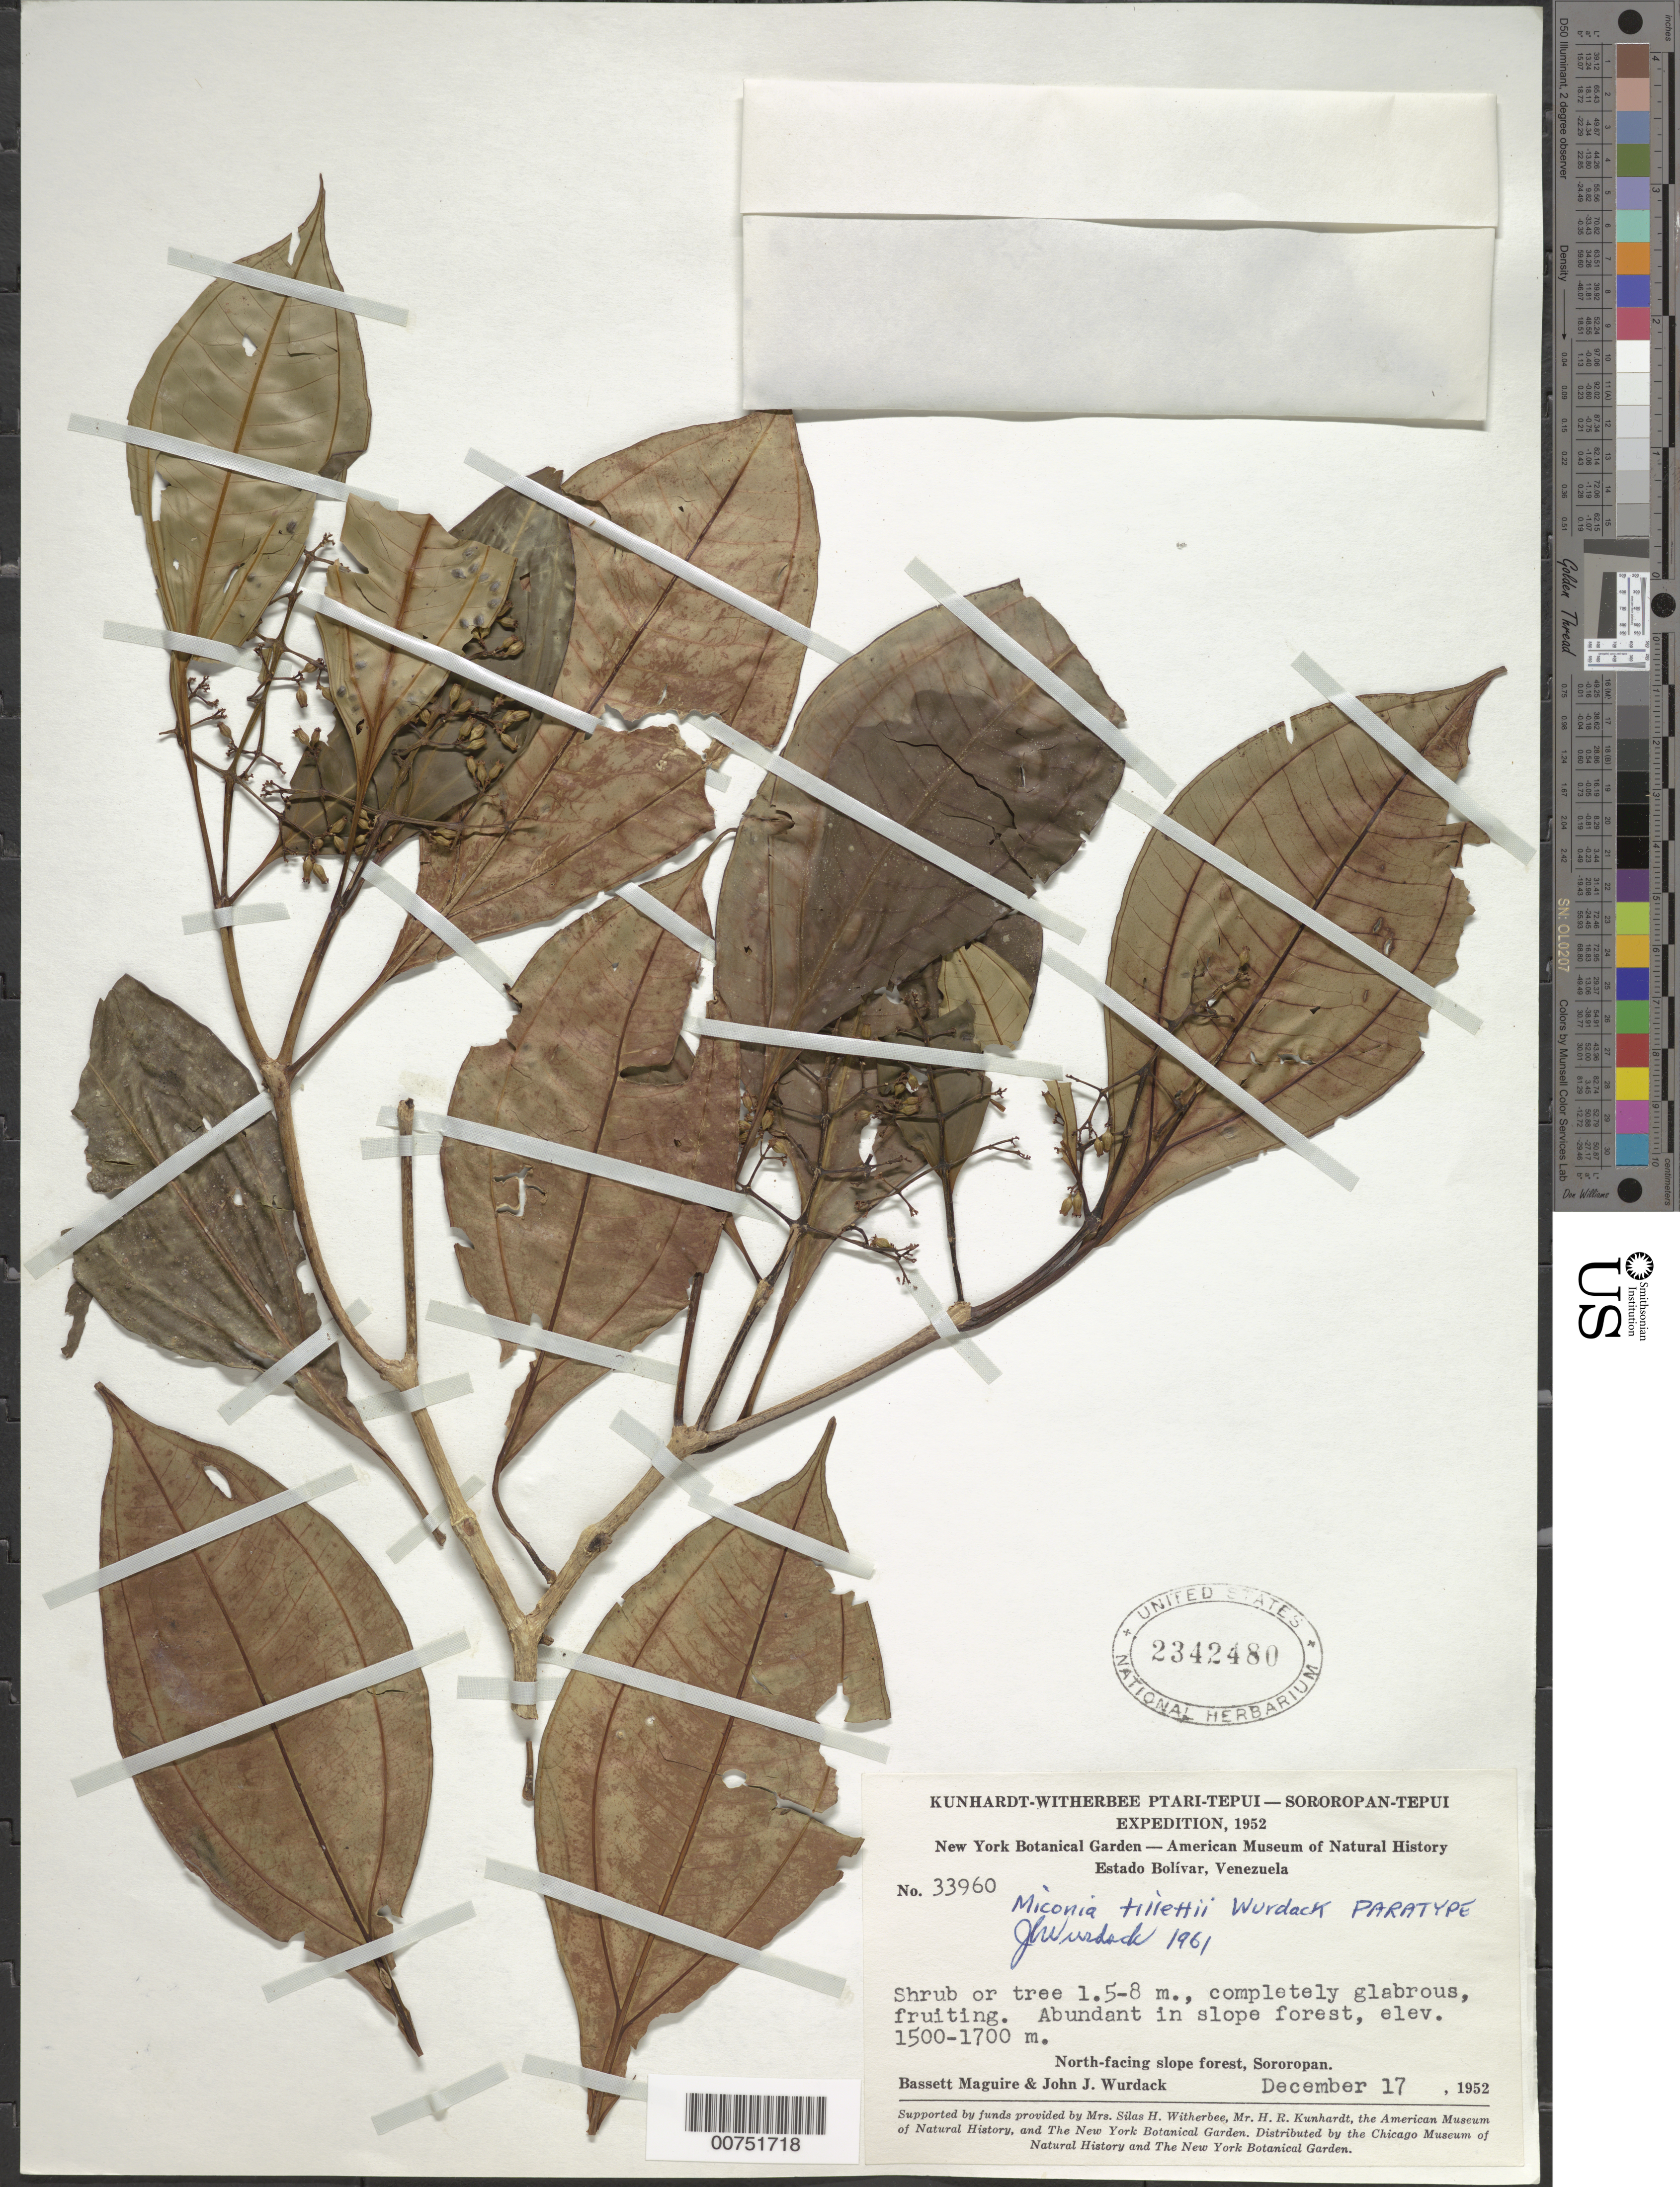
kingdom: Plantae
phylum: Tracheophyta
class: Magnoliopsida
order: Myrtales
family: Melastomataceae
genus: Miconia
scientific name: Miconia tillettii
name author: Wurdack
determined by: Wurdack, John J., (US), US (UNITED STATES)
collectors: B. Maguire & J. J. Wurdack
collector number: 33960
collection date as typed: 17-Dec-52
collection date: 1952-12-17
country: Venezuela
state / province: Bolívar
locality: Sororopán-tepuí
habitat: North-facing slope forest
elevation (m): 1500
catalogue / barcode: US 2342480